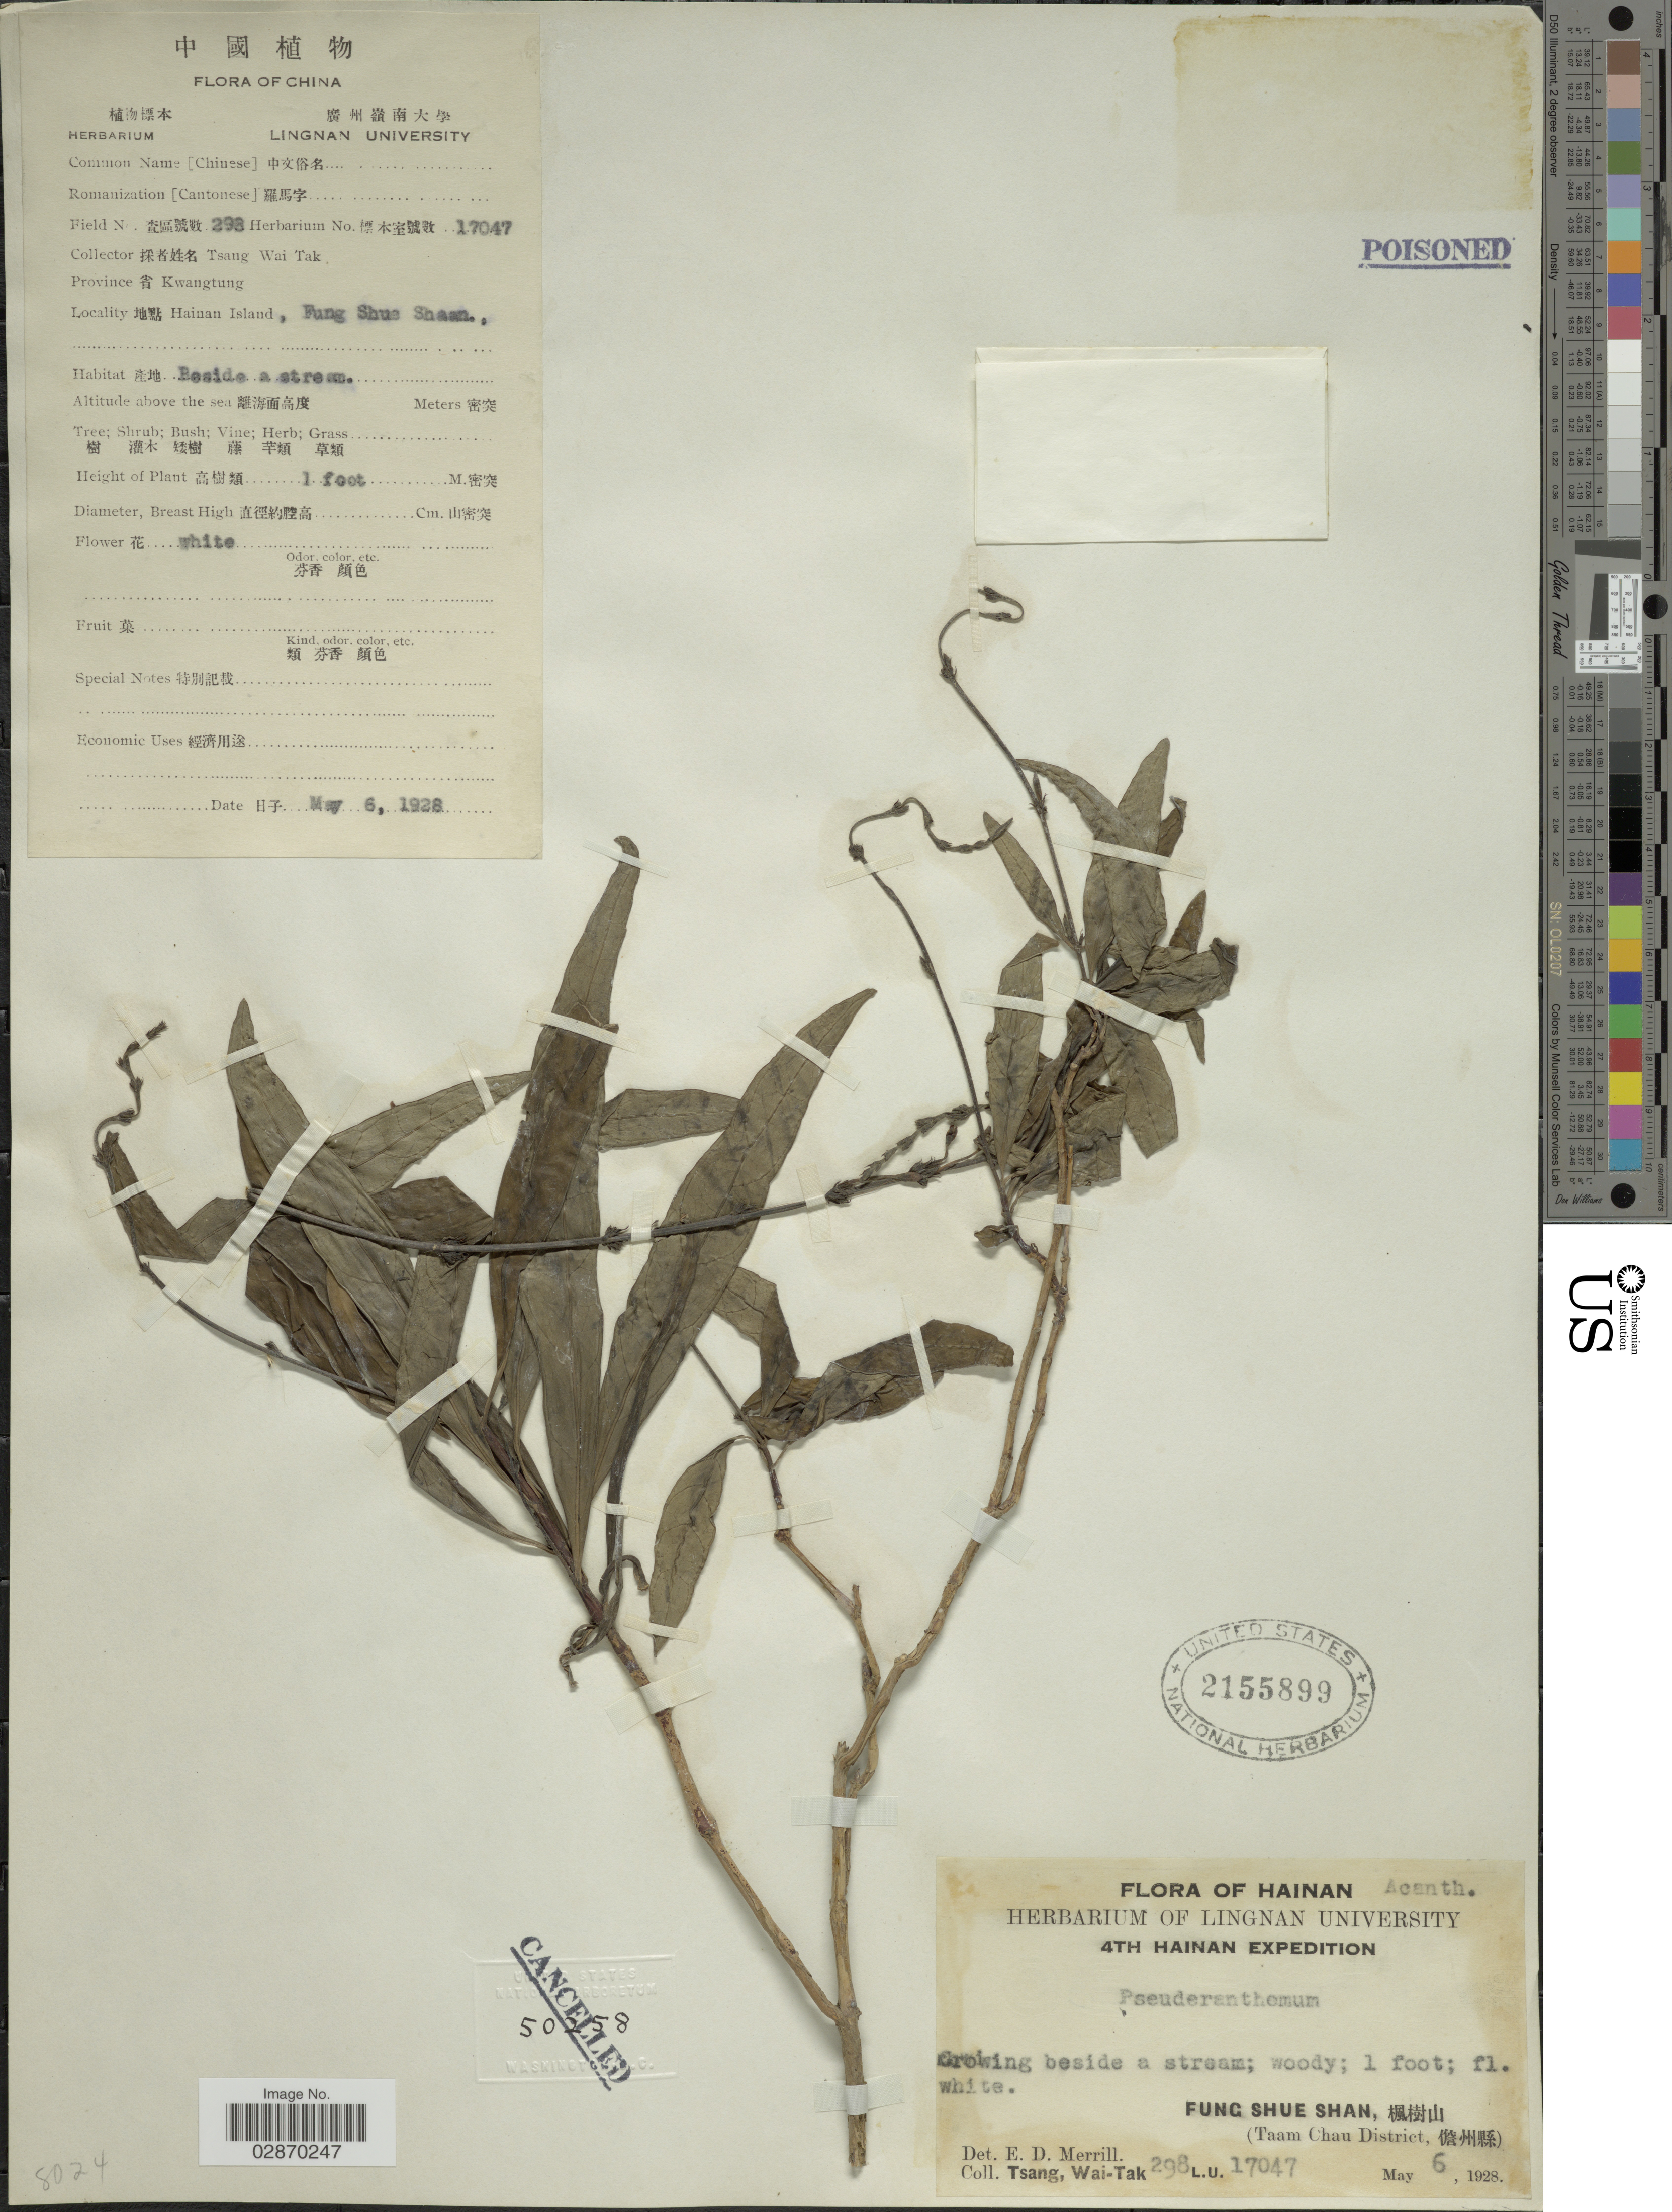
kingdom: Plantae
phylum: Tracheophyta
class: Magnoliopsida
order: Lamiales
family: Acanthaceae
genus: Pseuderanthemum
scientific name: Pseuderanthemum sp.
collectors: W. T. Tsang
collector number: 298 L.U. 17047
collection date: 1928-05-06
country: China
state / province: Hainan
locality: Hainan Island, Fung Shue Shan (Taam Chau District).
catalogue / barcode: US 2155899